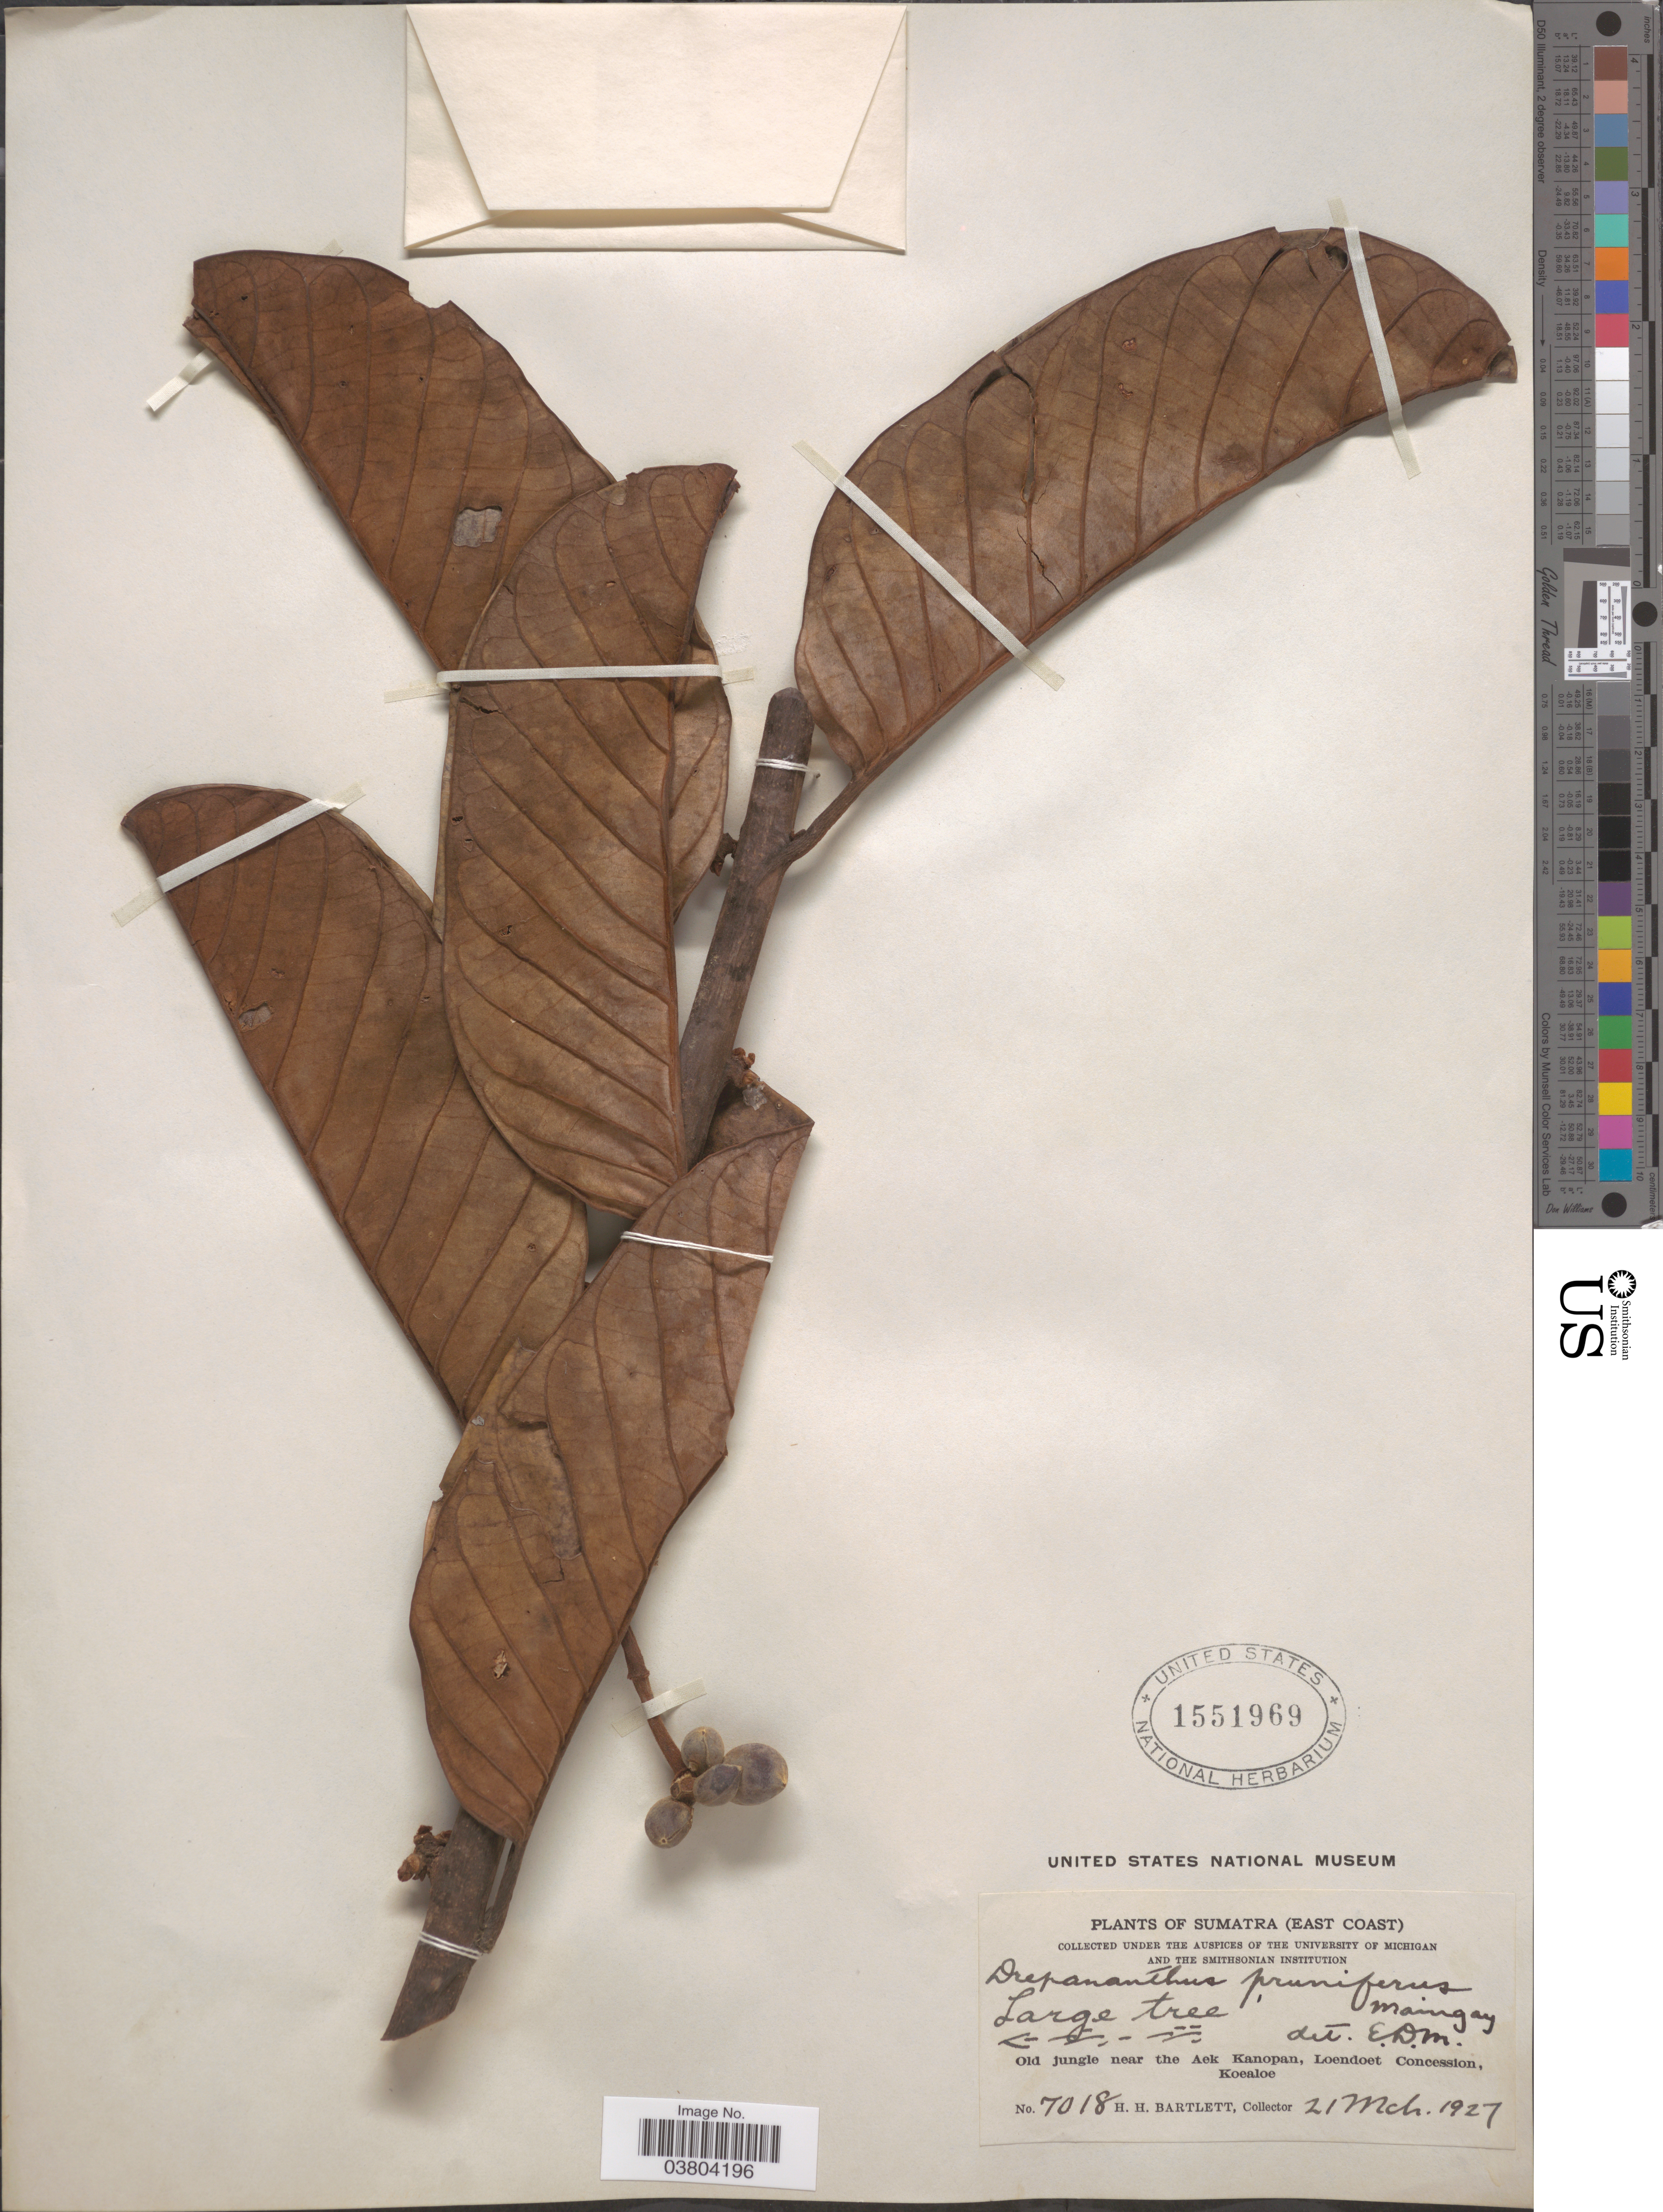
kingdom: Plantae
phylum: Tracheophyta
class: Magnoliopsida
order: Magnoliales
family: Annonaceae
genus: Drepananthus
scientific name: Drepananthus pruniferus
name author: Maingay ex Hook. f. & Thomson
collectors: H. H. Bartlett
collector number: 7018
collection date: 1927-03-21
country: Indonesia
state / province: Sumatra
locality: Sumatra (East Coast). Old jungle near the Aek Kanopan, Loendoet Concession, Koealoe.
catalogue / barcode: US 1551969